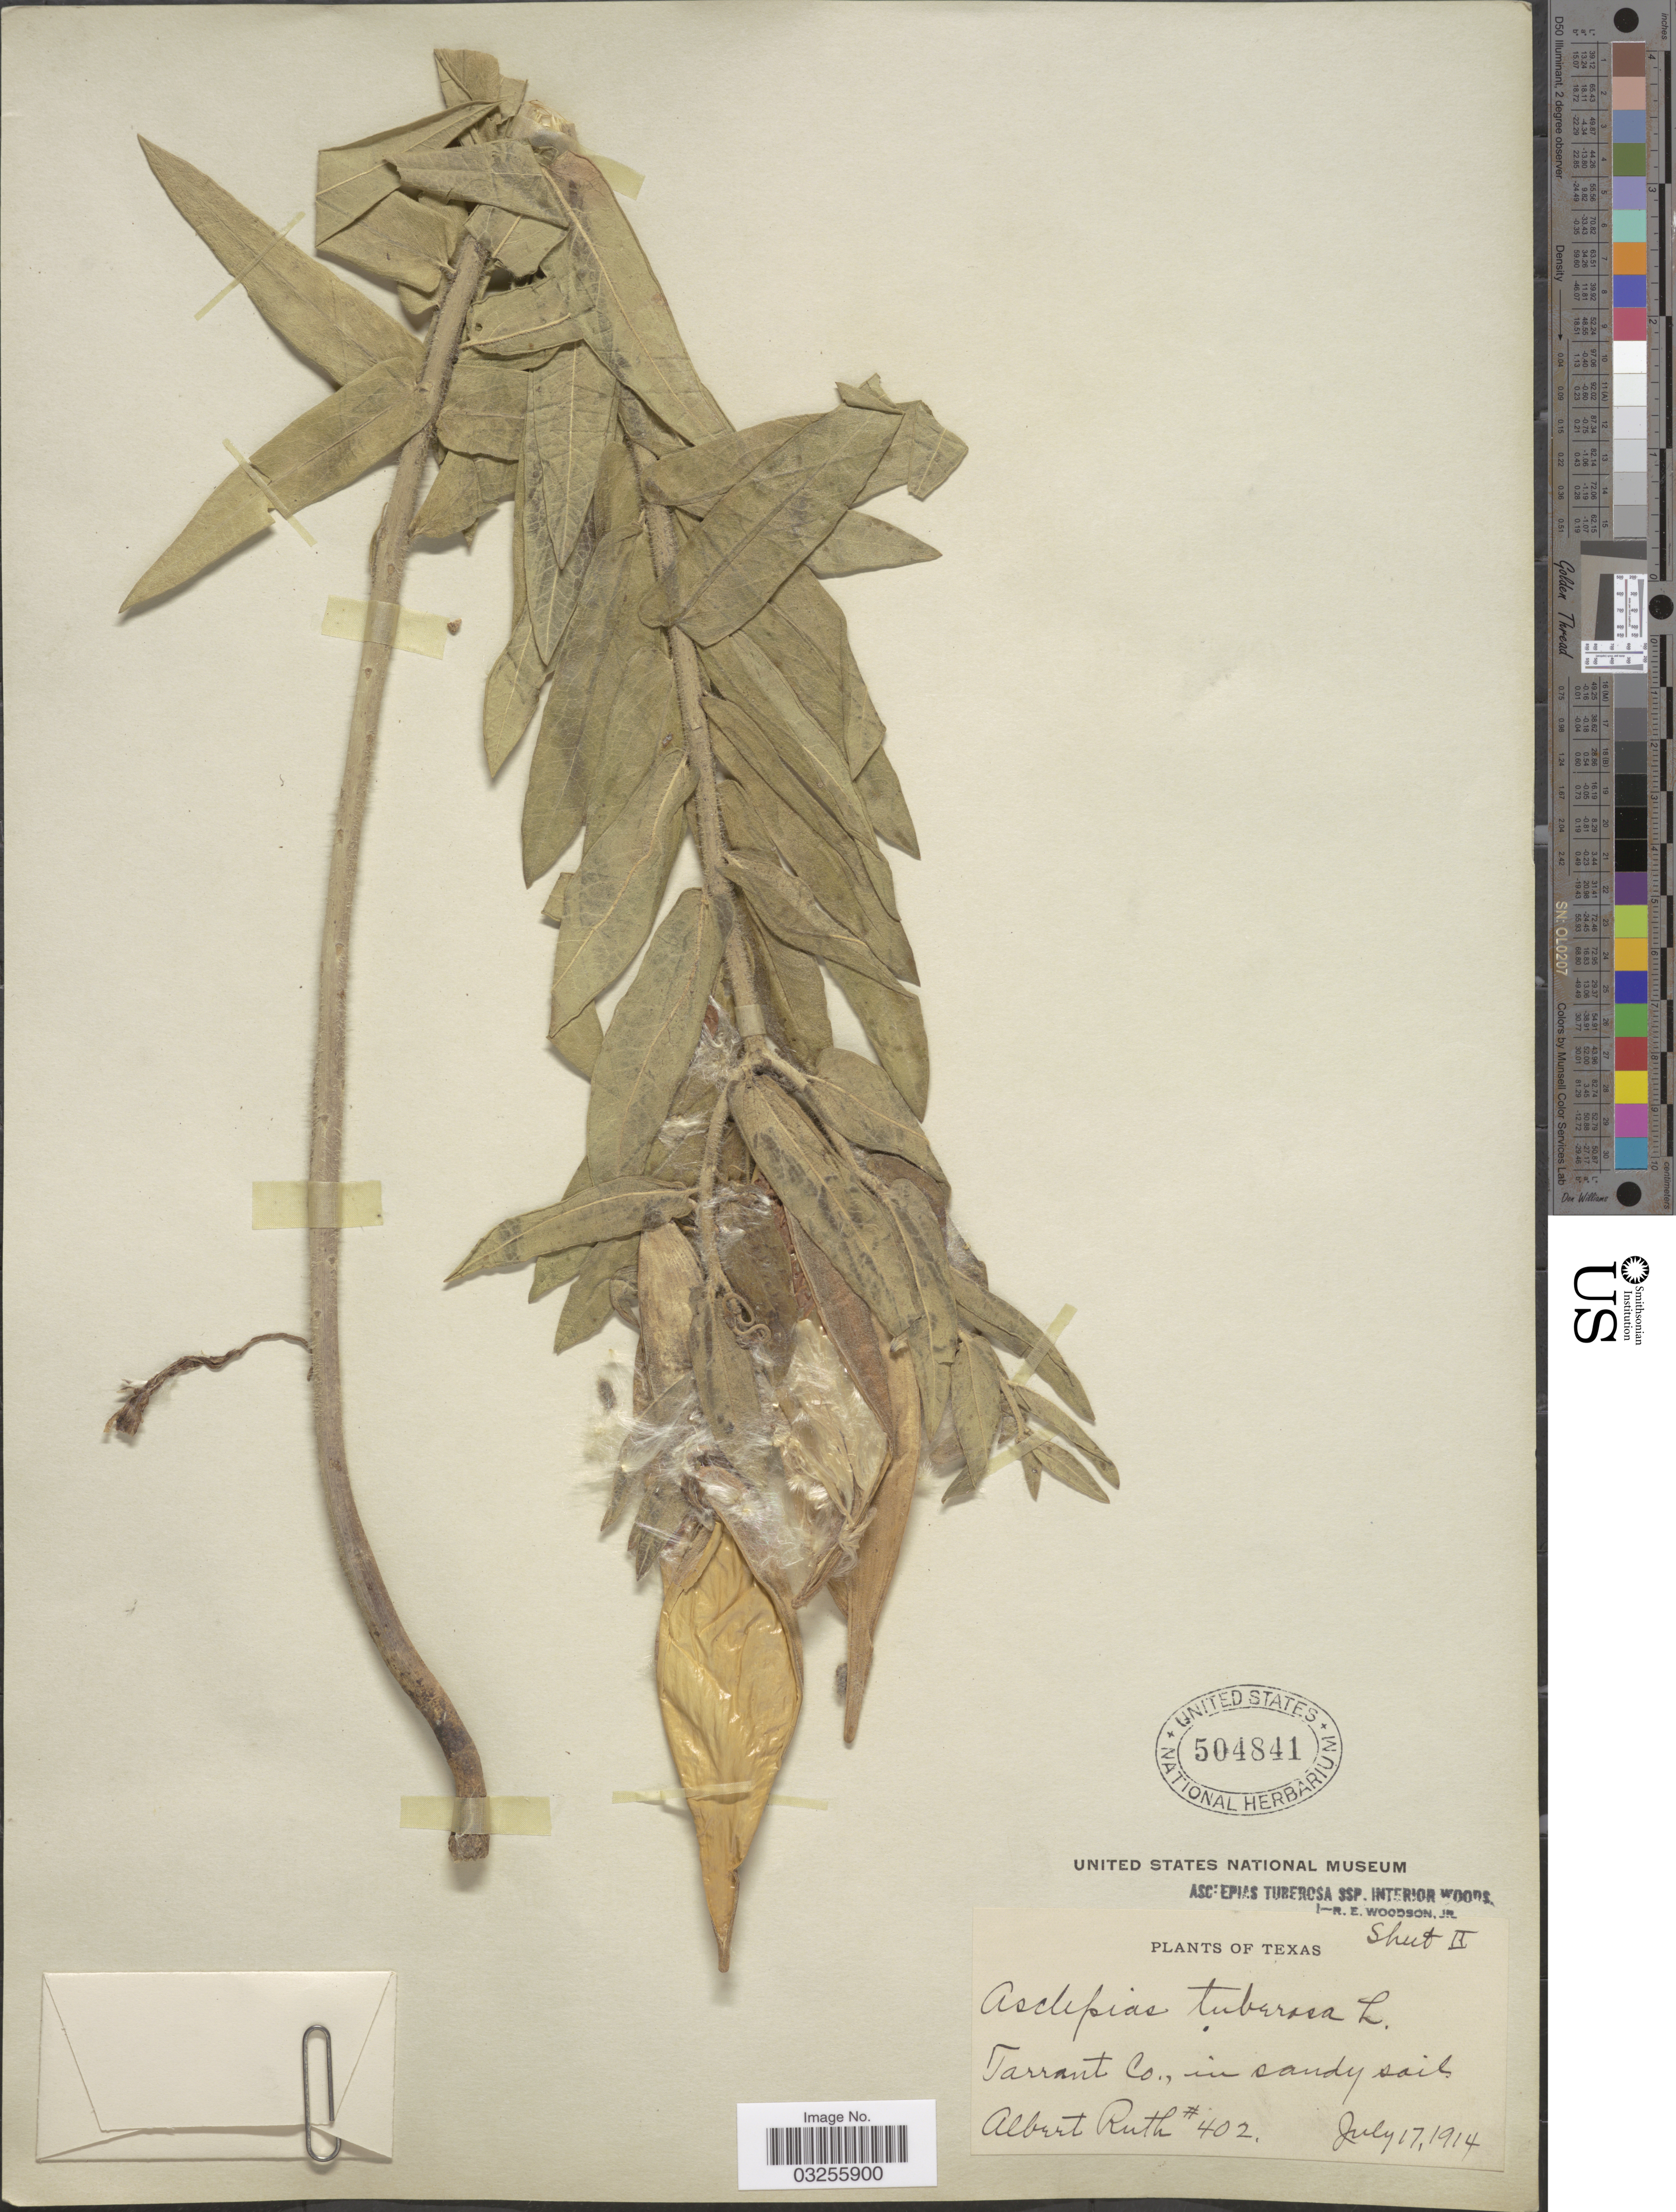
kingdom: Plantae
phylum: Tracheophyta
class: Magnoliopsida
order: Gentianales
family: Apocynaceae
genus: Asclepias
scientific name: Asclepias tuberosa subsp. interior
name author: Woodson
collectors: A. Ruth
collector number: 402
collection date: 1914-07-17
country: United States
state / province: Texas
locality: Tarrant Co.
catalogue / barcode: US 504841